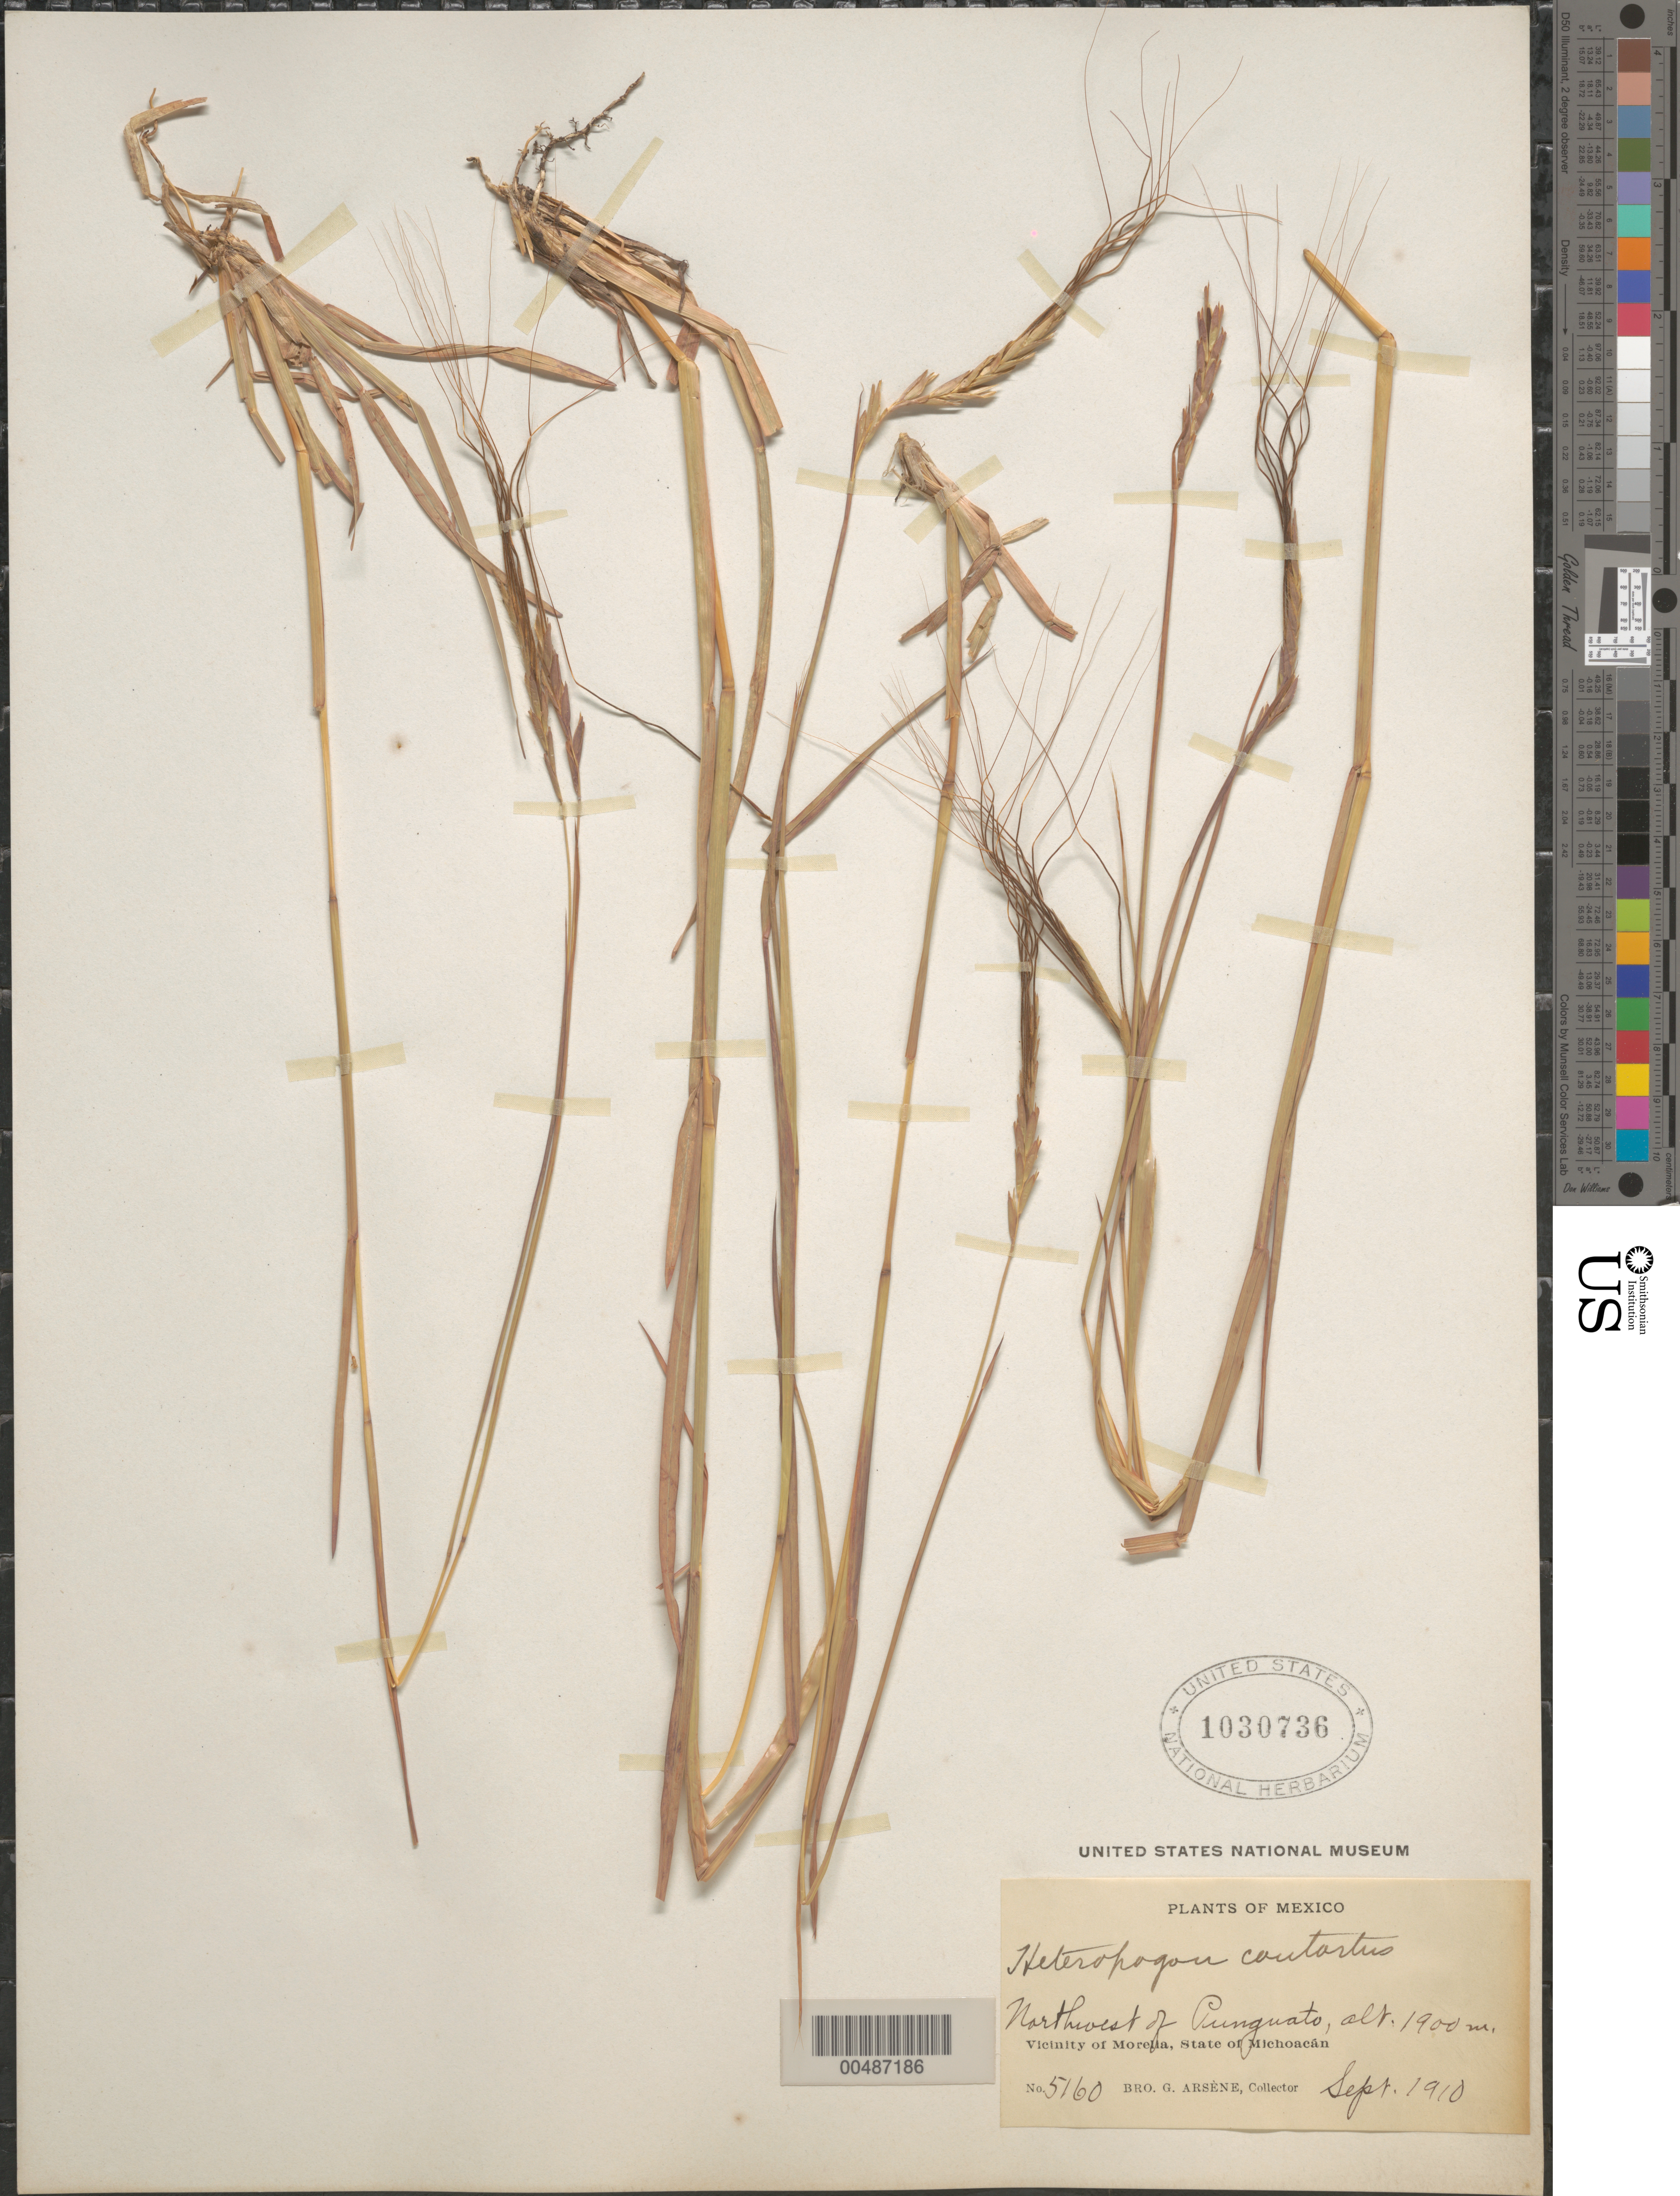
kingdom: Plantae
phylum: Tracheophyta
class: Liliopsida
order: Poales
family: Poaceae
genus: Heteropogon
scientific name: Heteropogon contortus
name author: (L.) P. Beauv. ex Roem. & Schult.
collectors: Bro. G. Arsène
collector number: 5160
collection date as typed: Sep 1910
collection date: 1910-09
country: Mexico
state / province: Michoacán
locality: NW of Punguato, vicinity of Morelia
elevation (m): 1900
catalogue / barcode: US 1030736